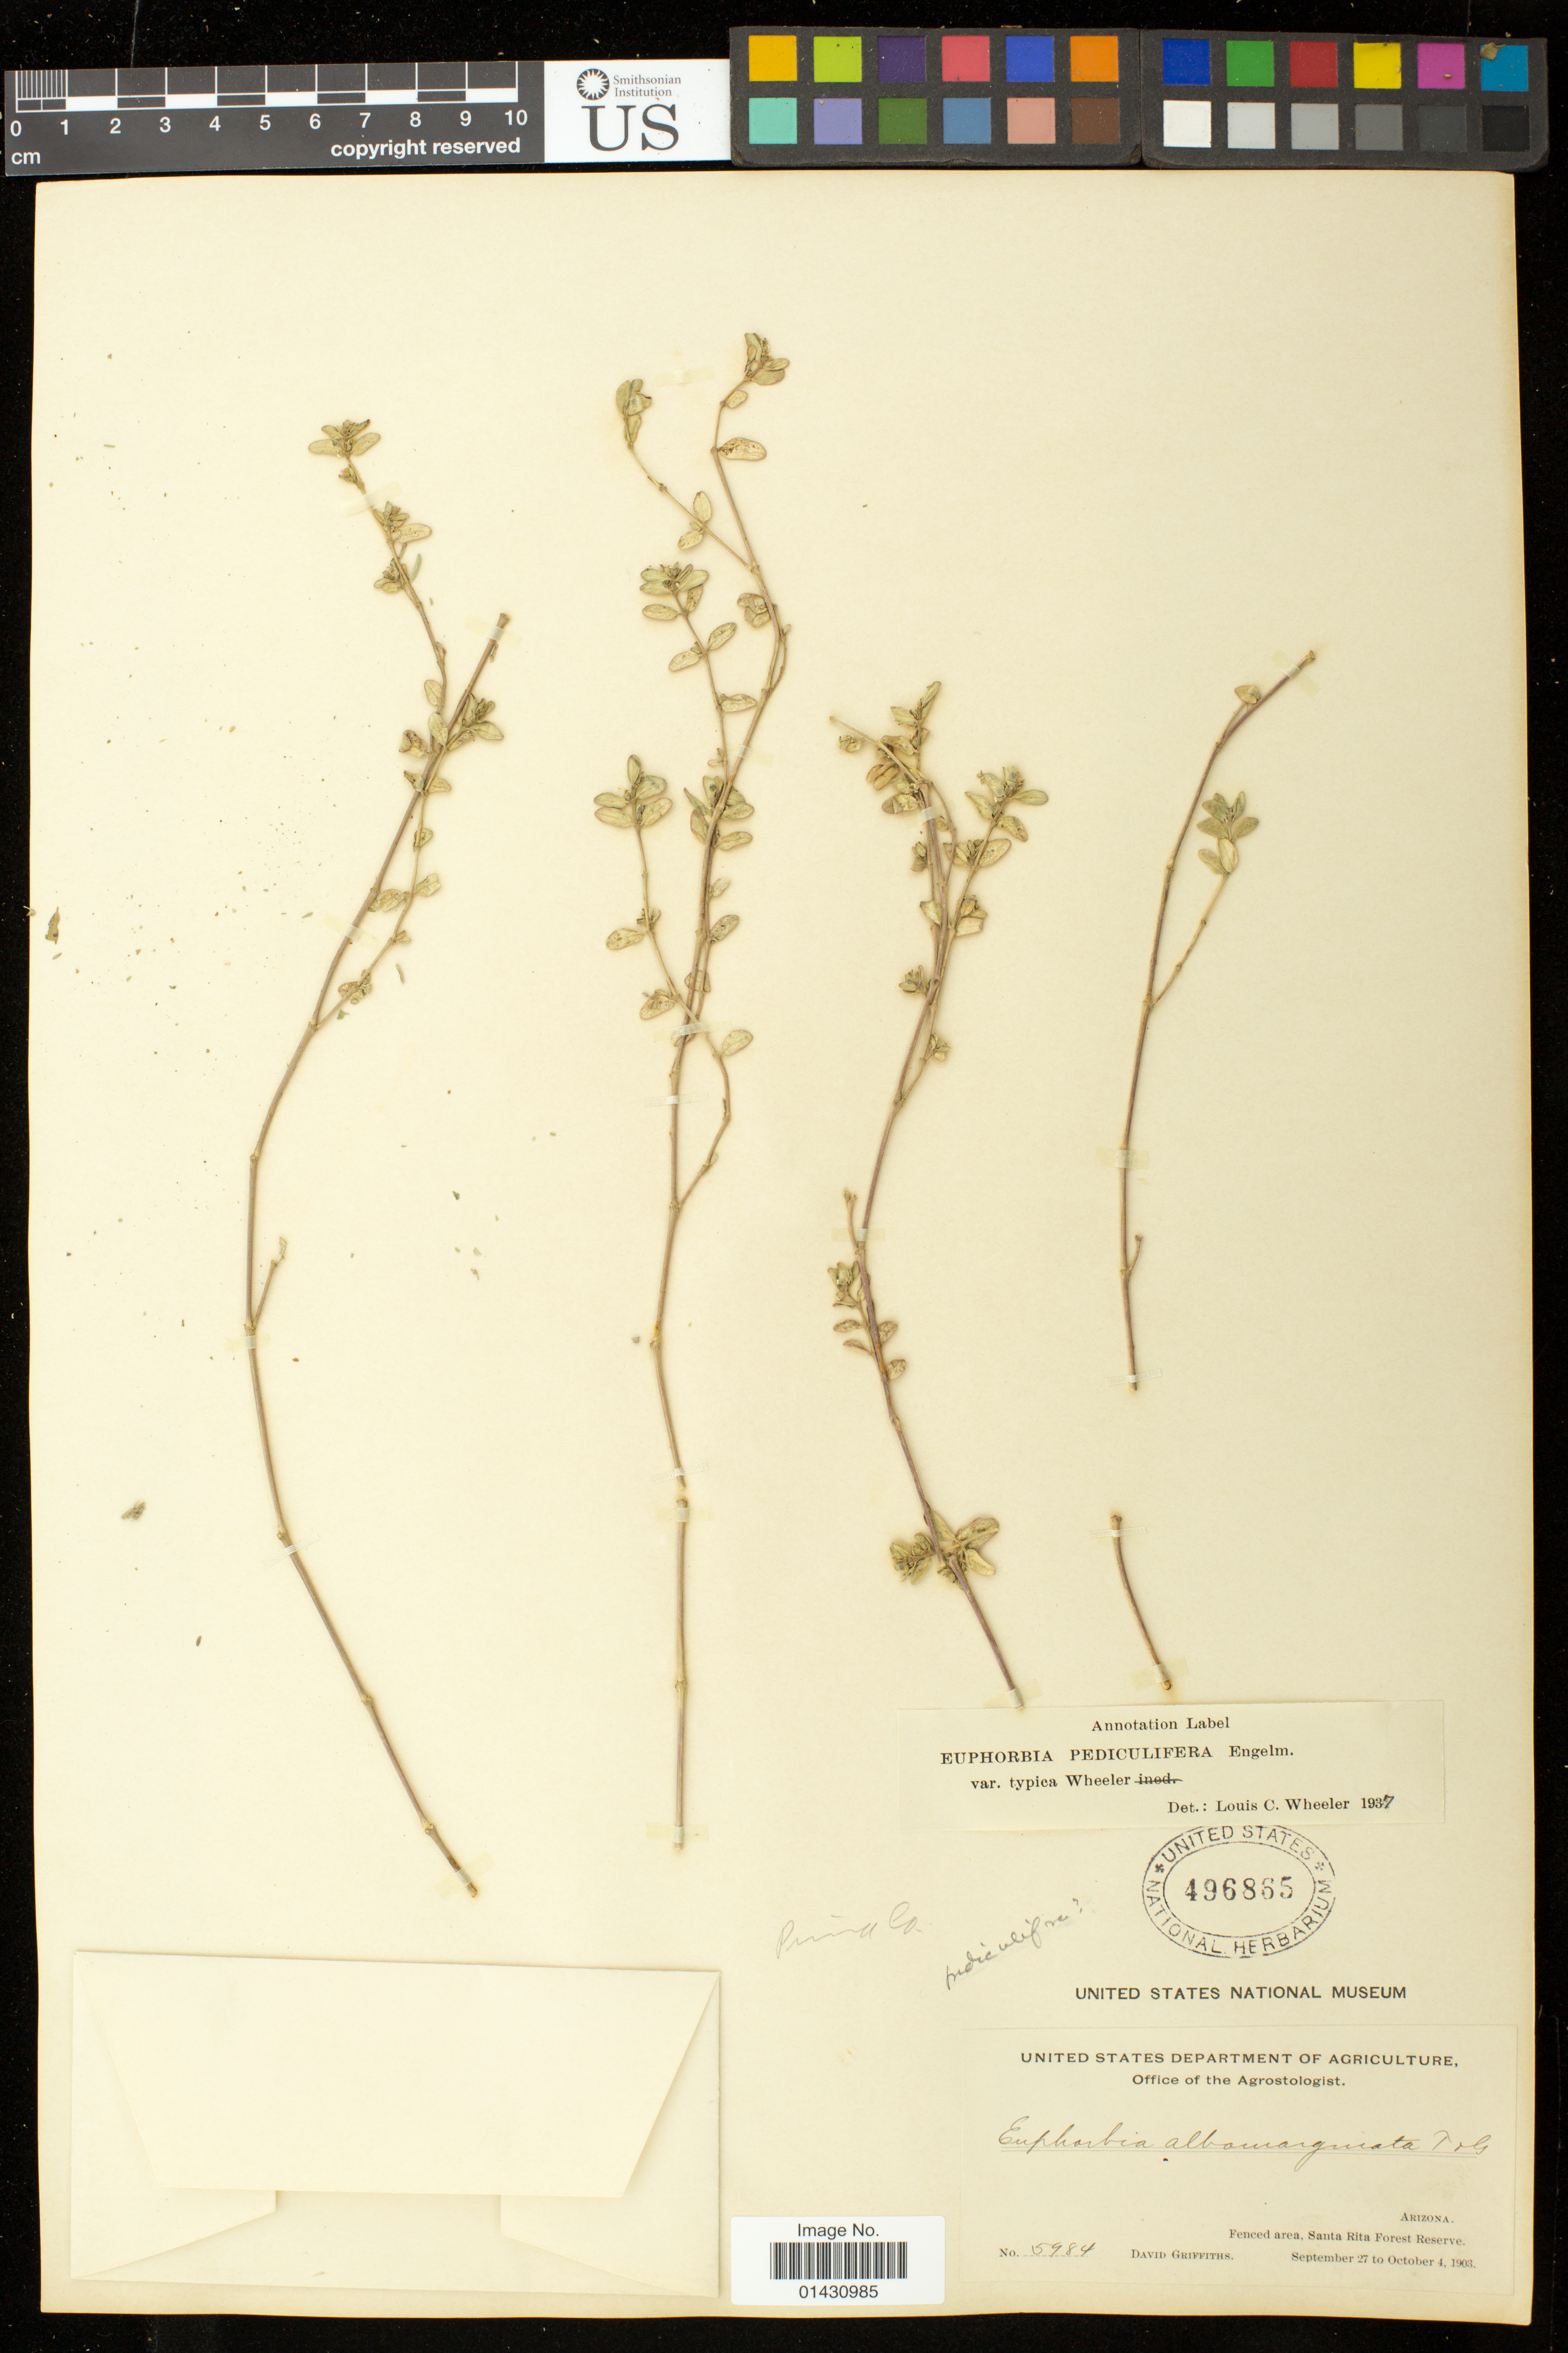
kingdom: Plantae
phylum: Tracheophyta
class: Magnoliopsida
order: Malpighiales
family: Euphorbiaceae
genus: Euphorbia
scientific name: Euphorbia pediculifera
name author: Engelm.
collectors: D. Griffiths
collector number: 5984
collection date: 1903-09-27/1903-10-04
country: United States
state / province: Arizona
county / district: Santa Cruz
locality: Fenced area, Santa Rita Forest Reserve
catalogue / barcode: US 496865